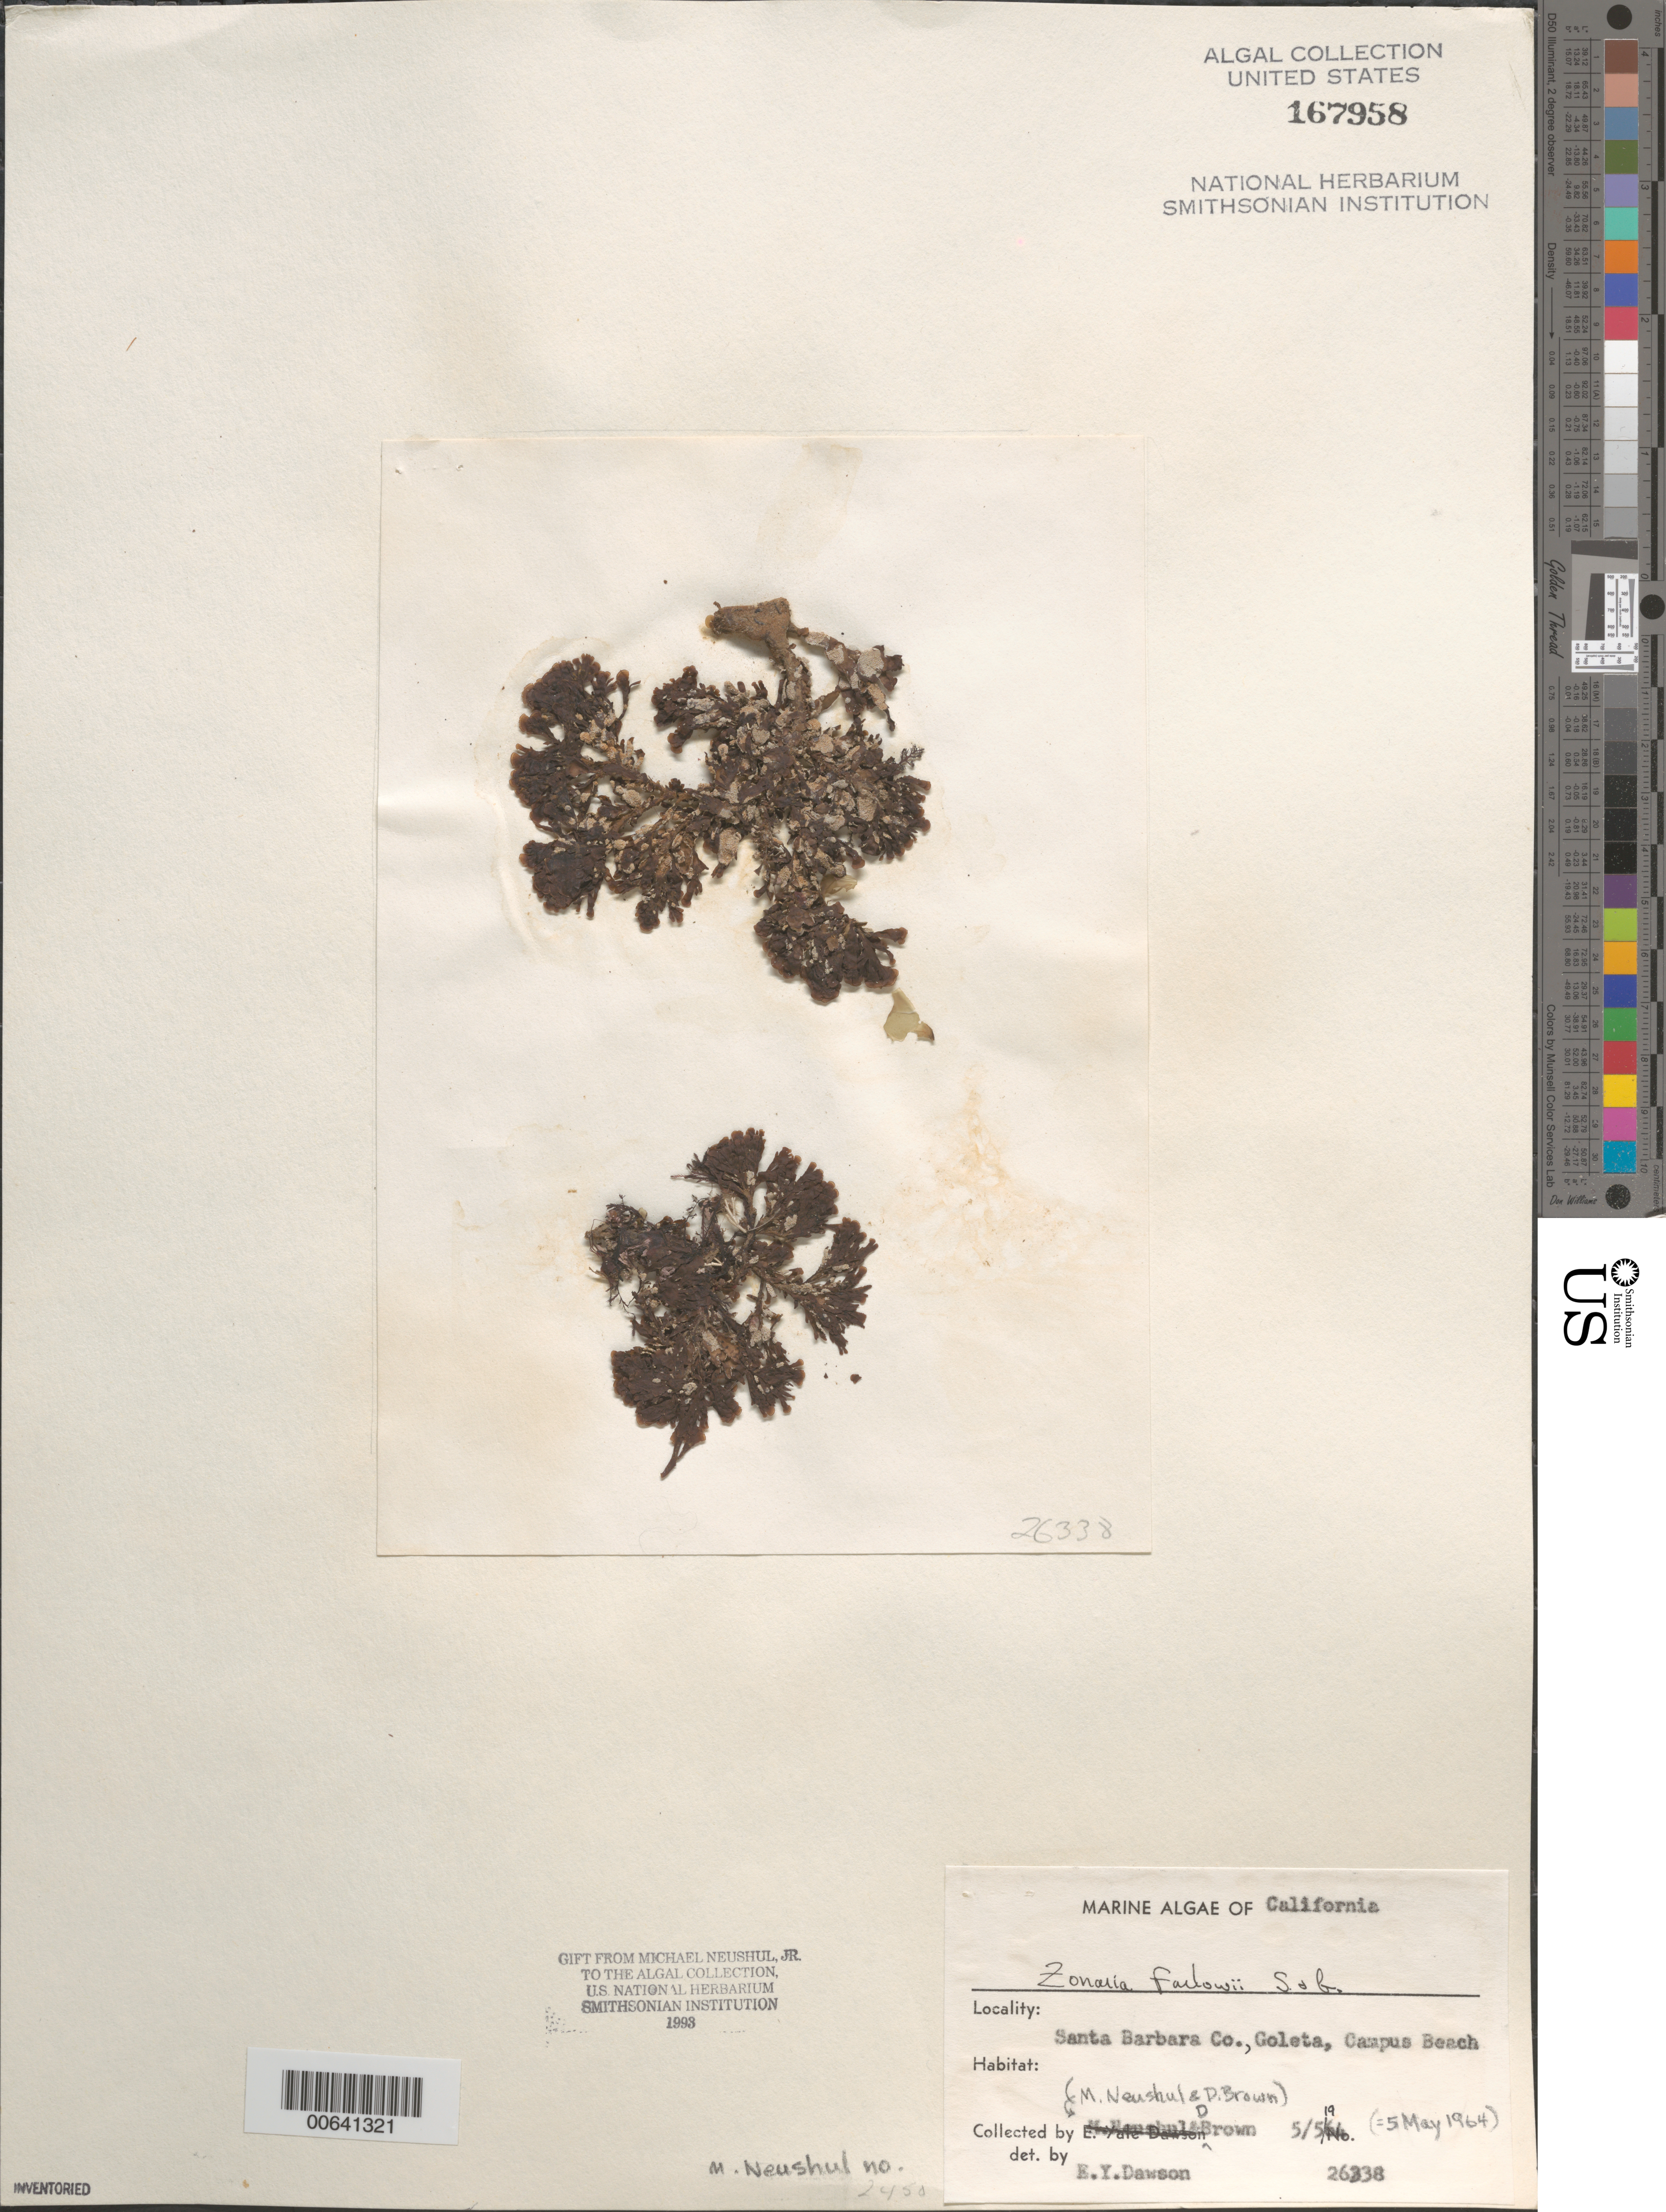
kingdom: Chromista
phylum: Ochrophyta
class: Phaeophyceae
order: Dictyotales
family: Dictyotaceae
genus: Zonaria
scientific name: Zonaria farlowii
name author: Setch. & N.L. Gardner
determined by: Dawson, E. Y.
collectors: M. Neushul & D. Brown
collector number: EYD 26338 & Neushul 2450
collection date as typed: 05 May 1964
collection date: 1964-05-05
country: United States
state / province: California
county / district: Santa Barbara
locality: Campus Beach, Goleta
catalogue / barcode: US 167958